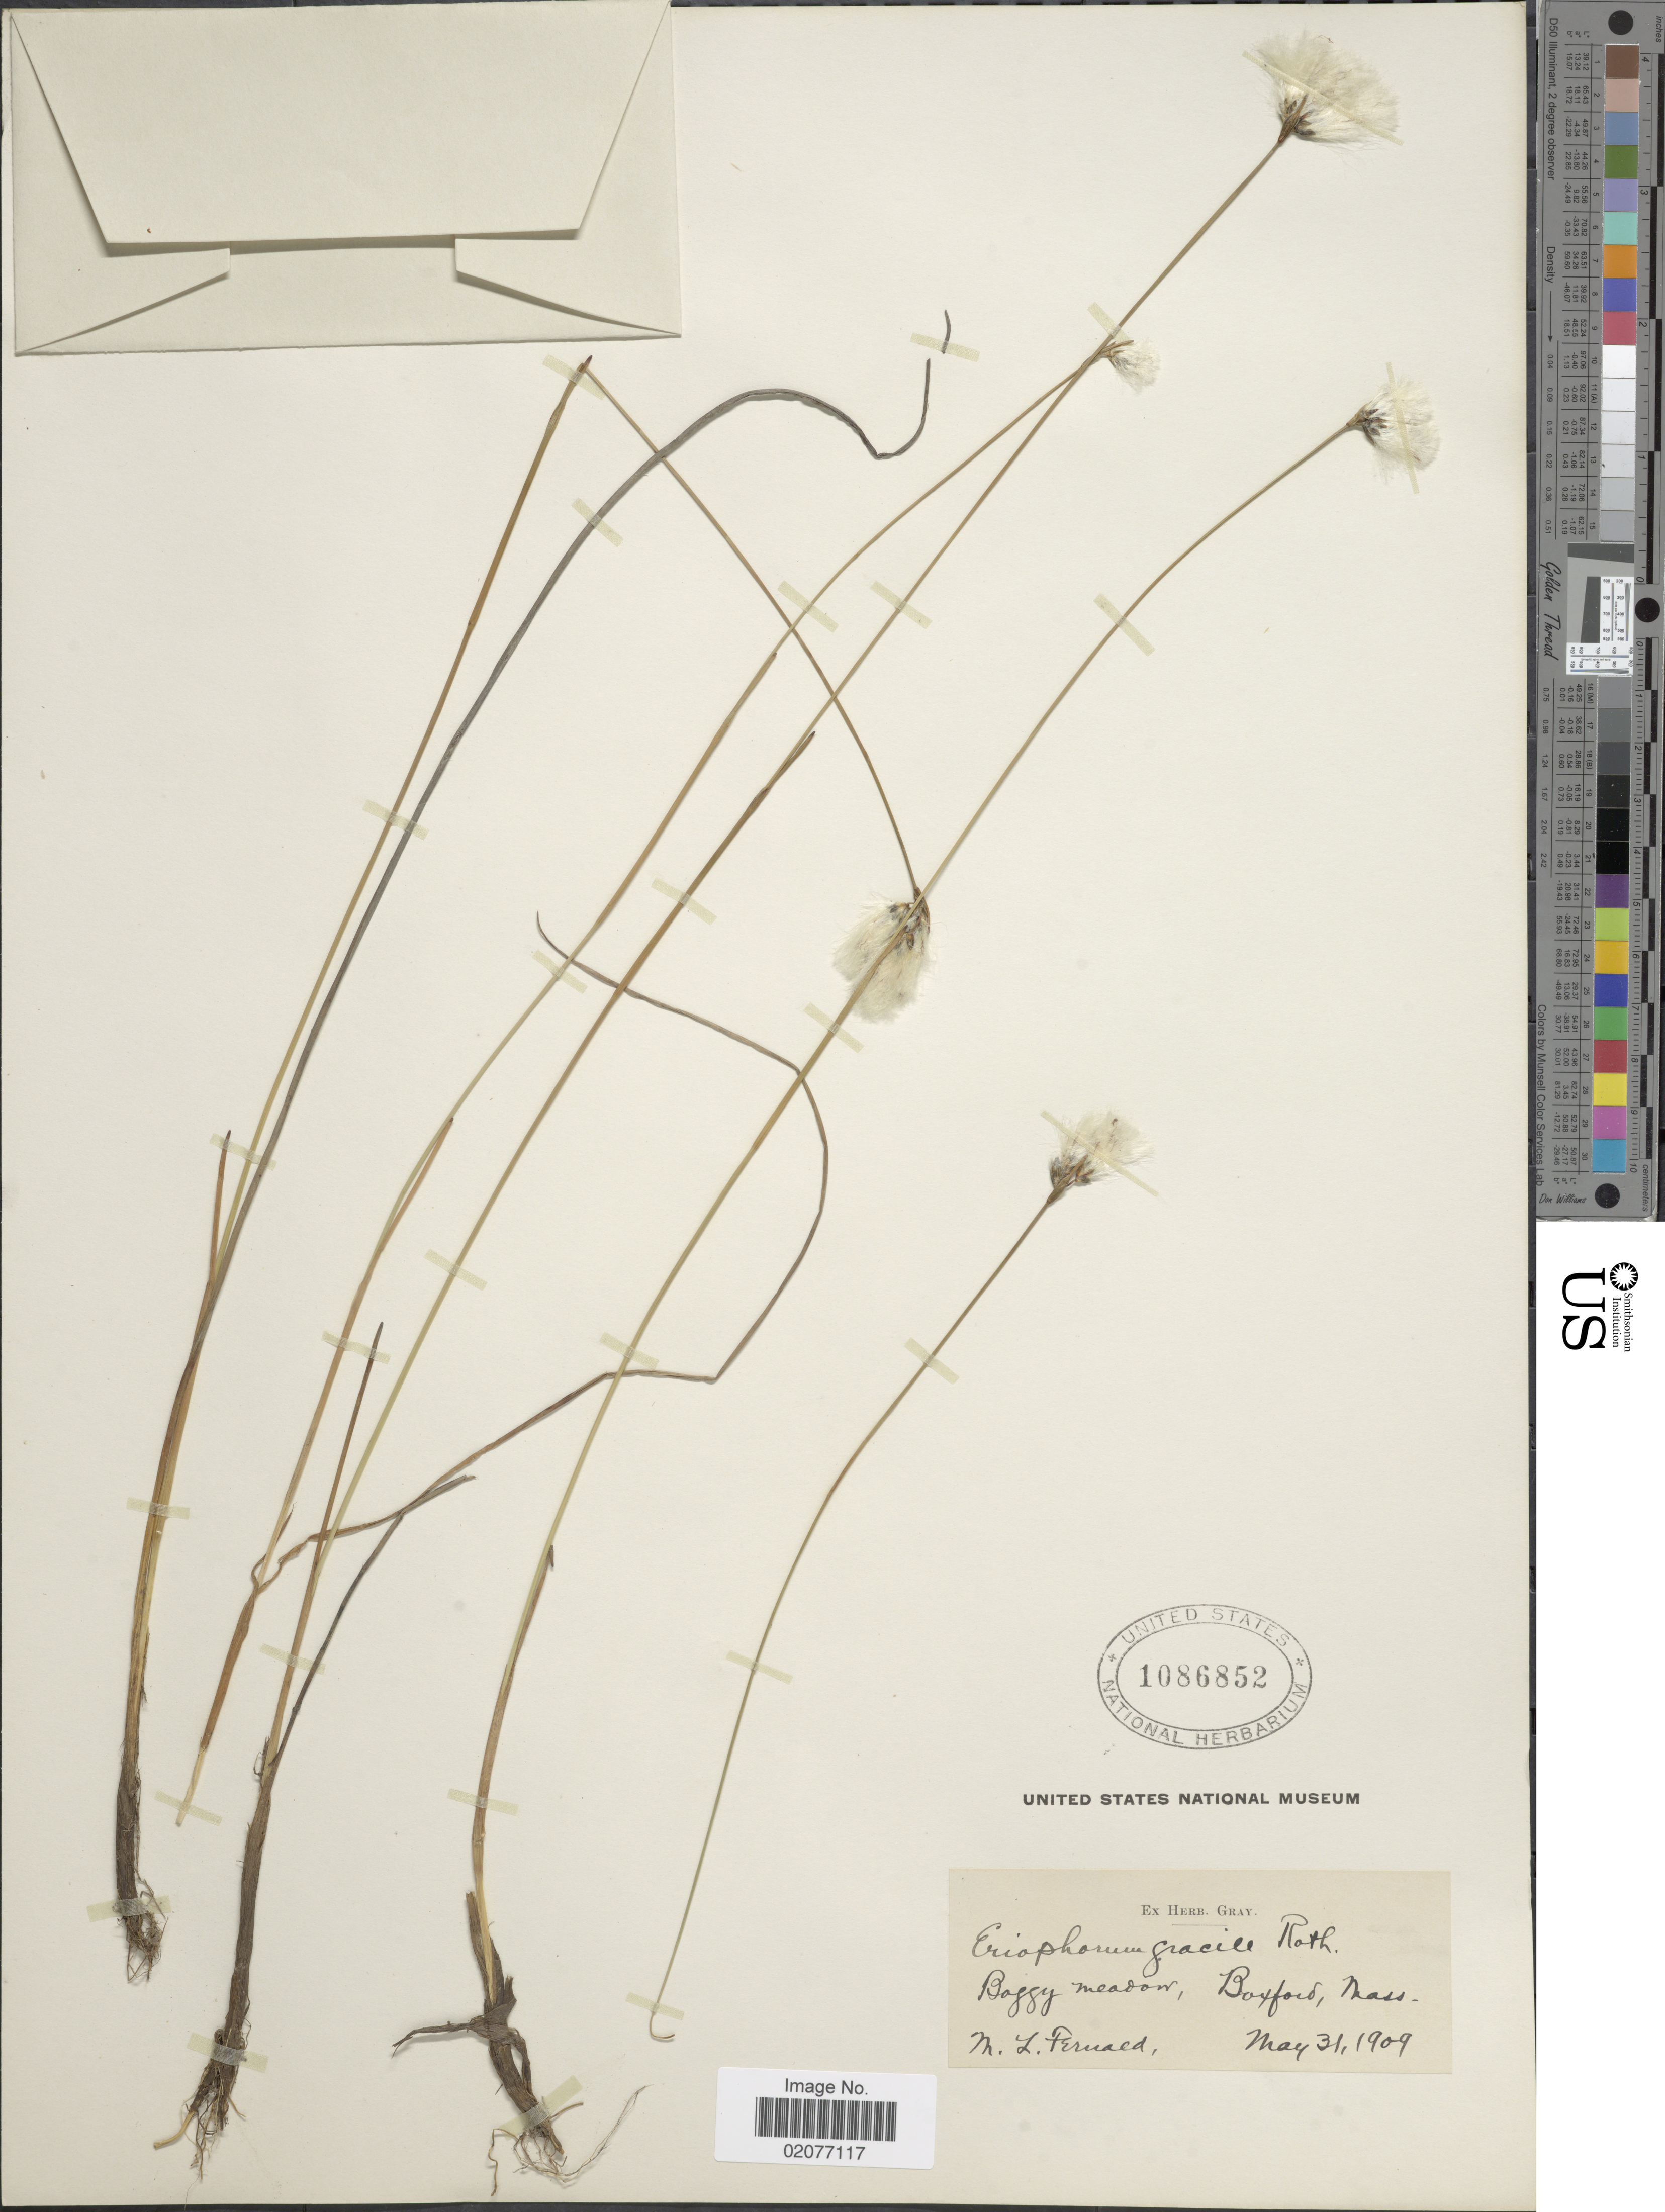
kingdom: Plantae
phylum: Tracheophyta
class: Liliopsida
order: Poales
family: Cyperaceae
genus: Eriophorum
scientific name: Eriophorum gracile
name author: W.D.J. Koch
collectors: M. L. Fernald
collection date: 1909-05-31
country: United States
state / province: Massachusetts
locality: Boggy meadow, Boxford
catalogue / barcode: US 1086852